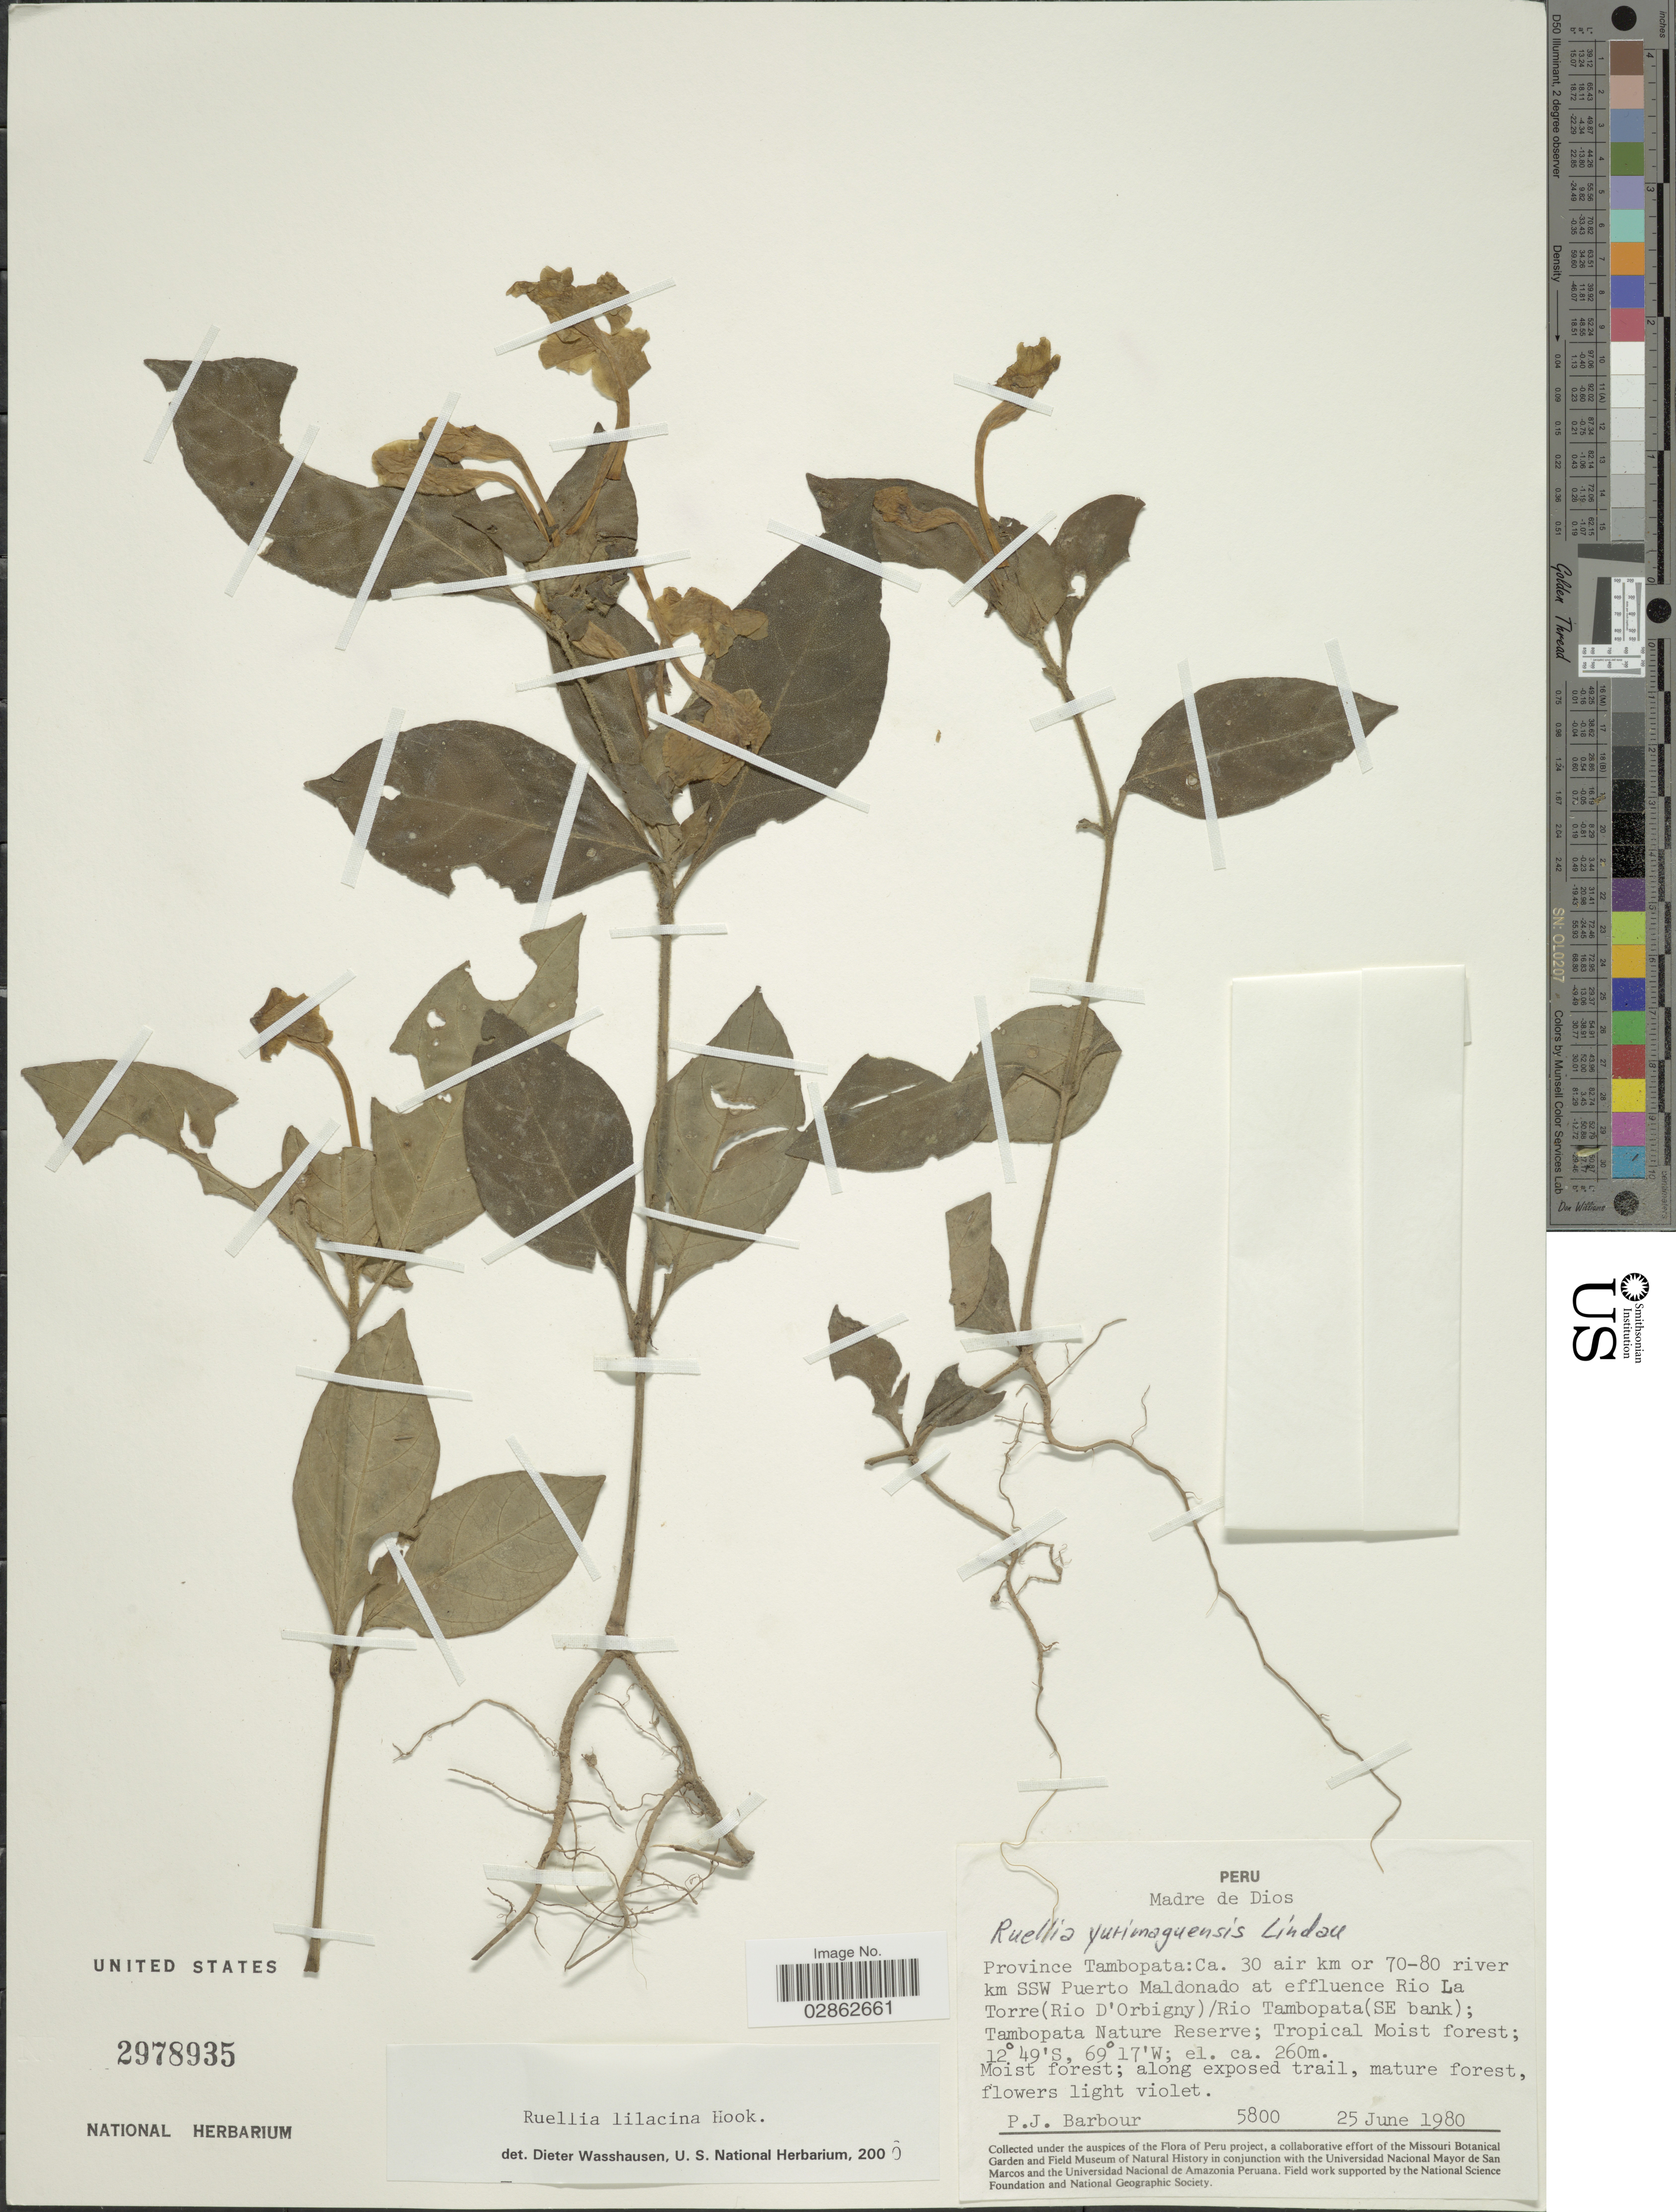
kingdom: Plantae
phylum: Tracheophyta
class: Magnoliopsida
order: Lamiales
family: Acanthaceae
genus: Ruellia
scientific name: Ruellia yurimaguensis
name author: Lindau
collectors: P. Barbour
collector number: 5800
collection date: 1980-06-25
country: Peru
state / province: Madre de Dios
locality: Province Tambopata: Ca. 30 air km or 70-80 river km SSW Puerto Maldonado at effluence Rio La Torre (Rio D'Orbigny)/ Rio Tambopata (SE bank); Tambopata Nature Reserve.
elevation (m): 260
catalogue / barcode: US 2978935